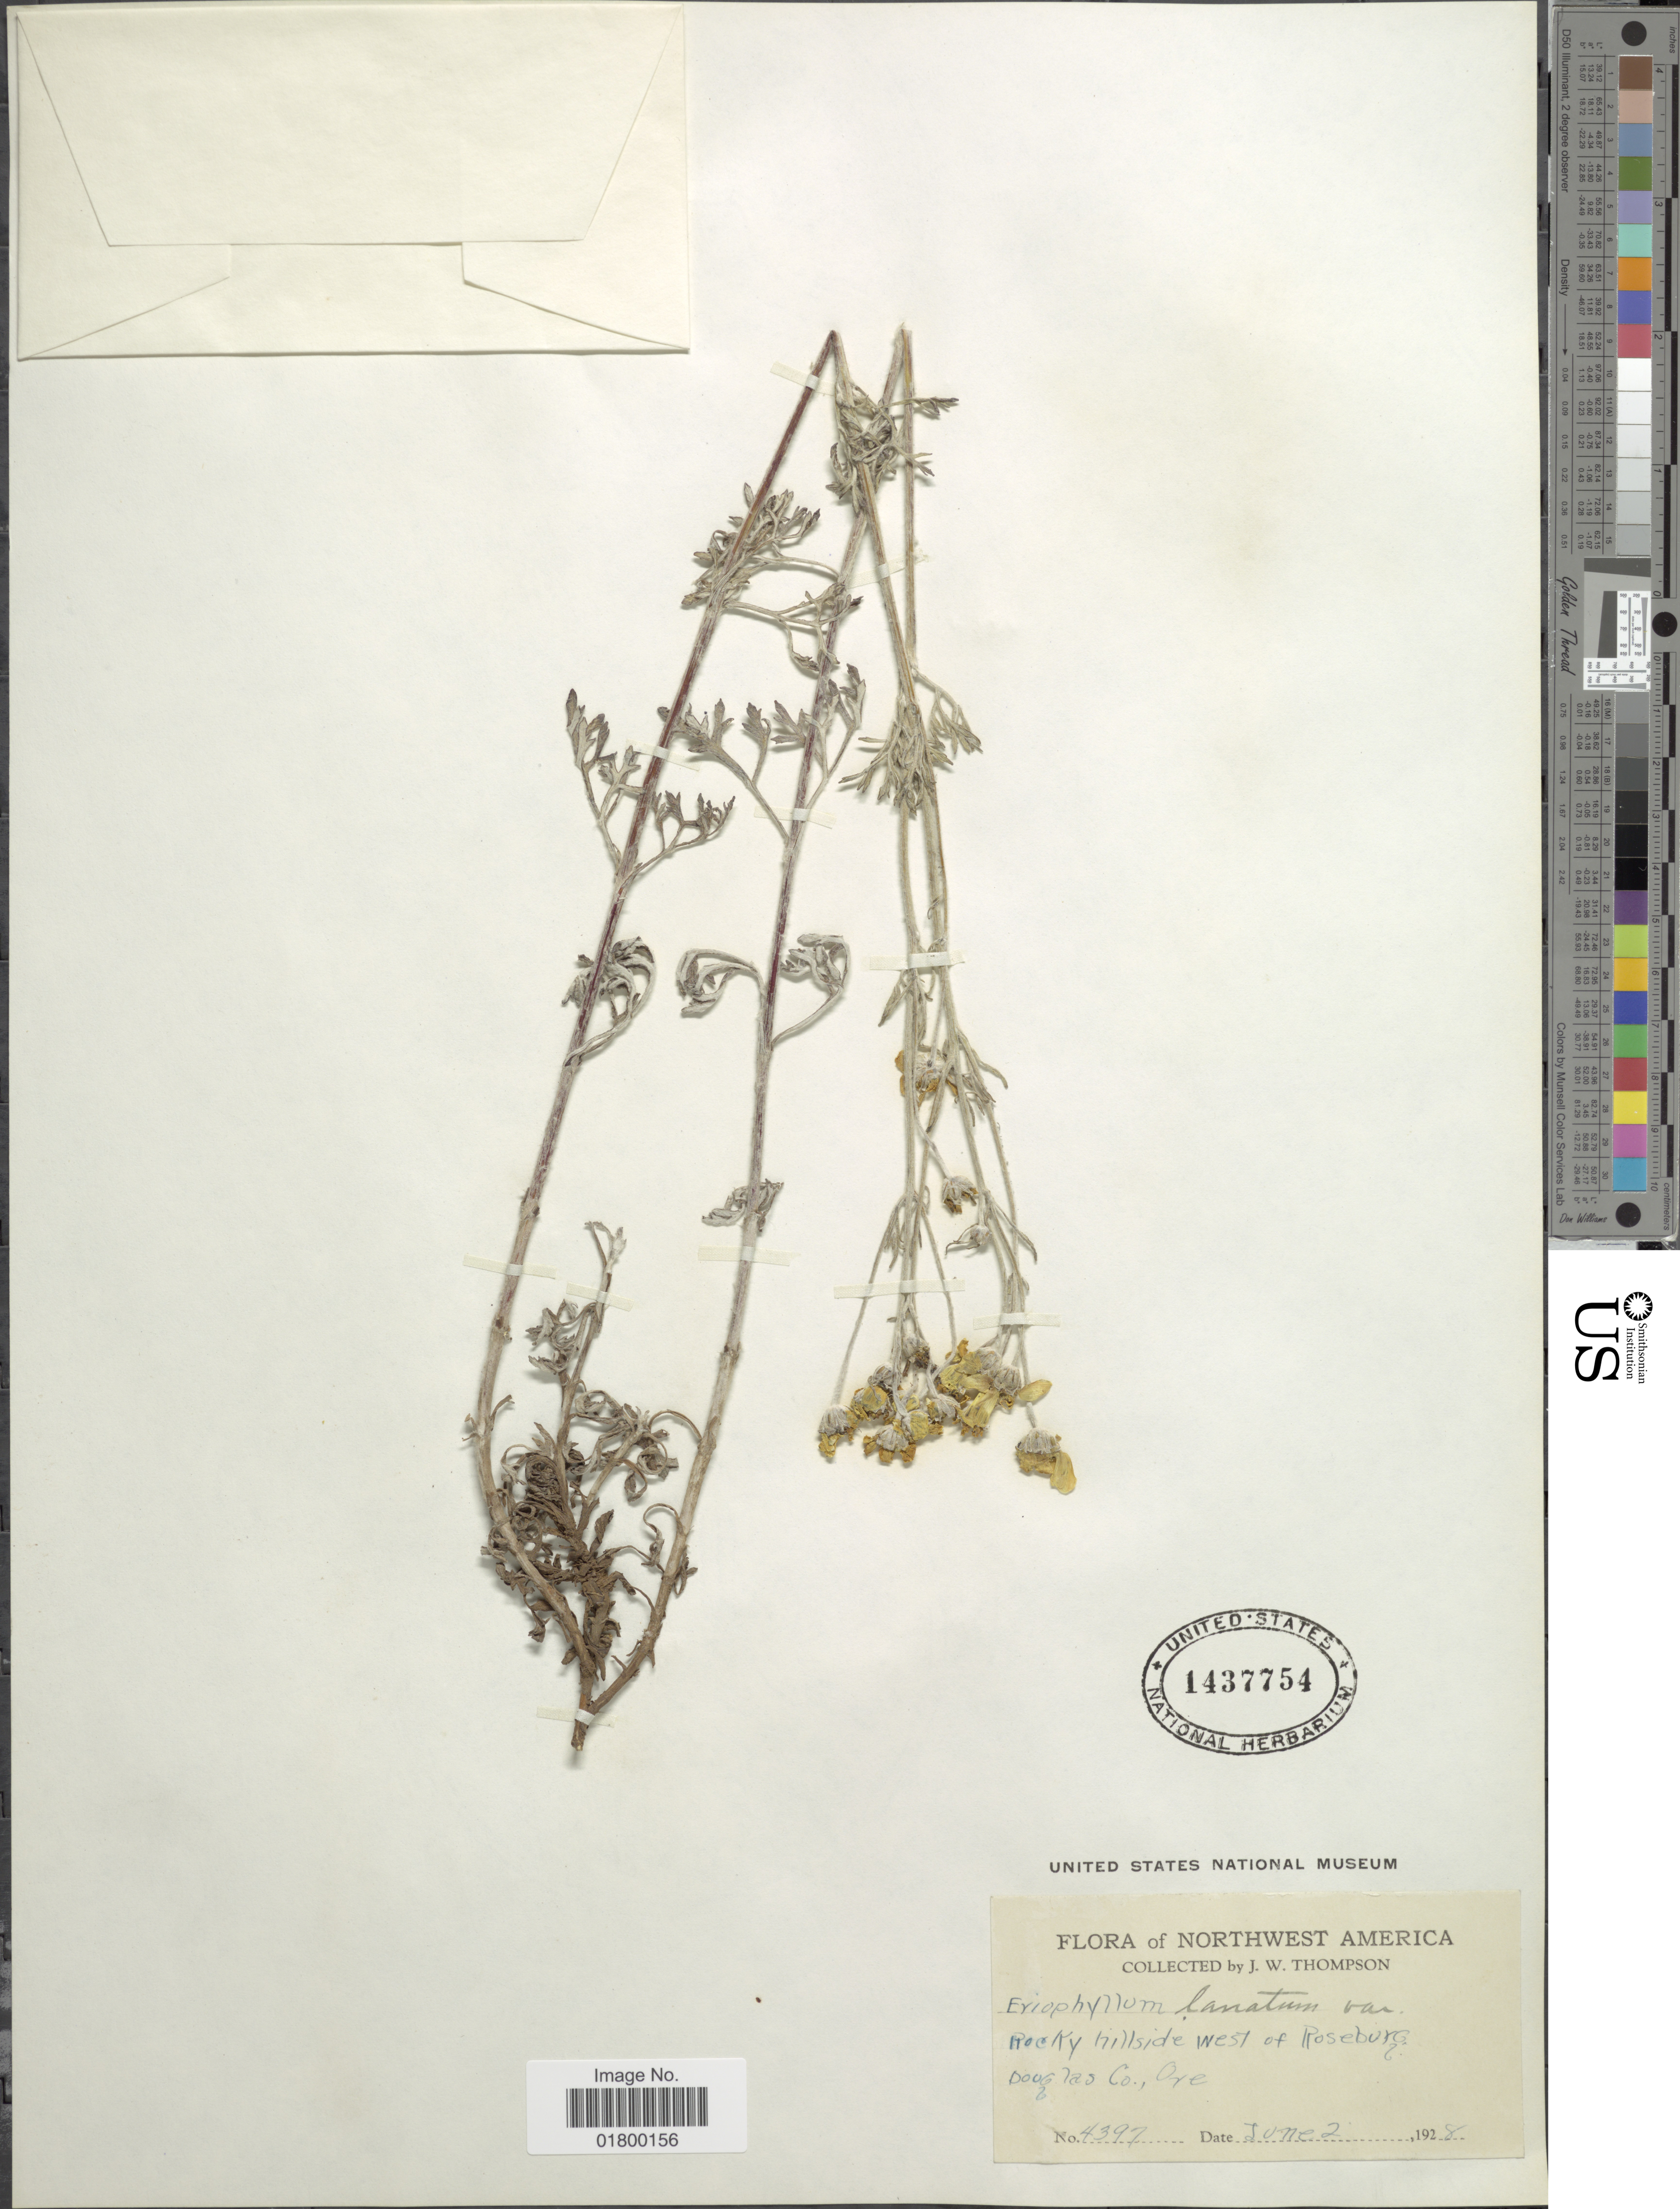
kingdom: Plantae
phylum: Tracheophyta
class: Magnoliopsida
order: Asterales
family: Asteraceae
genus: Eriophyllum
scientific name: Eriophyllum lanatum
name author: (Pursh) J. Forbes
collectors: J. W. Thompson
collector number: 4397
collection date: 1928-06-02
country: United States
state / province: Oregon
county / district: Douglas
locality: Rocky hillside west of Roseburg, Douglas Co., Ore.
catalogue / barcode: US 1437754